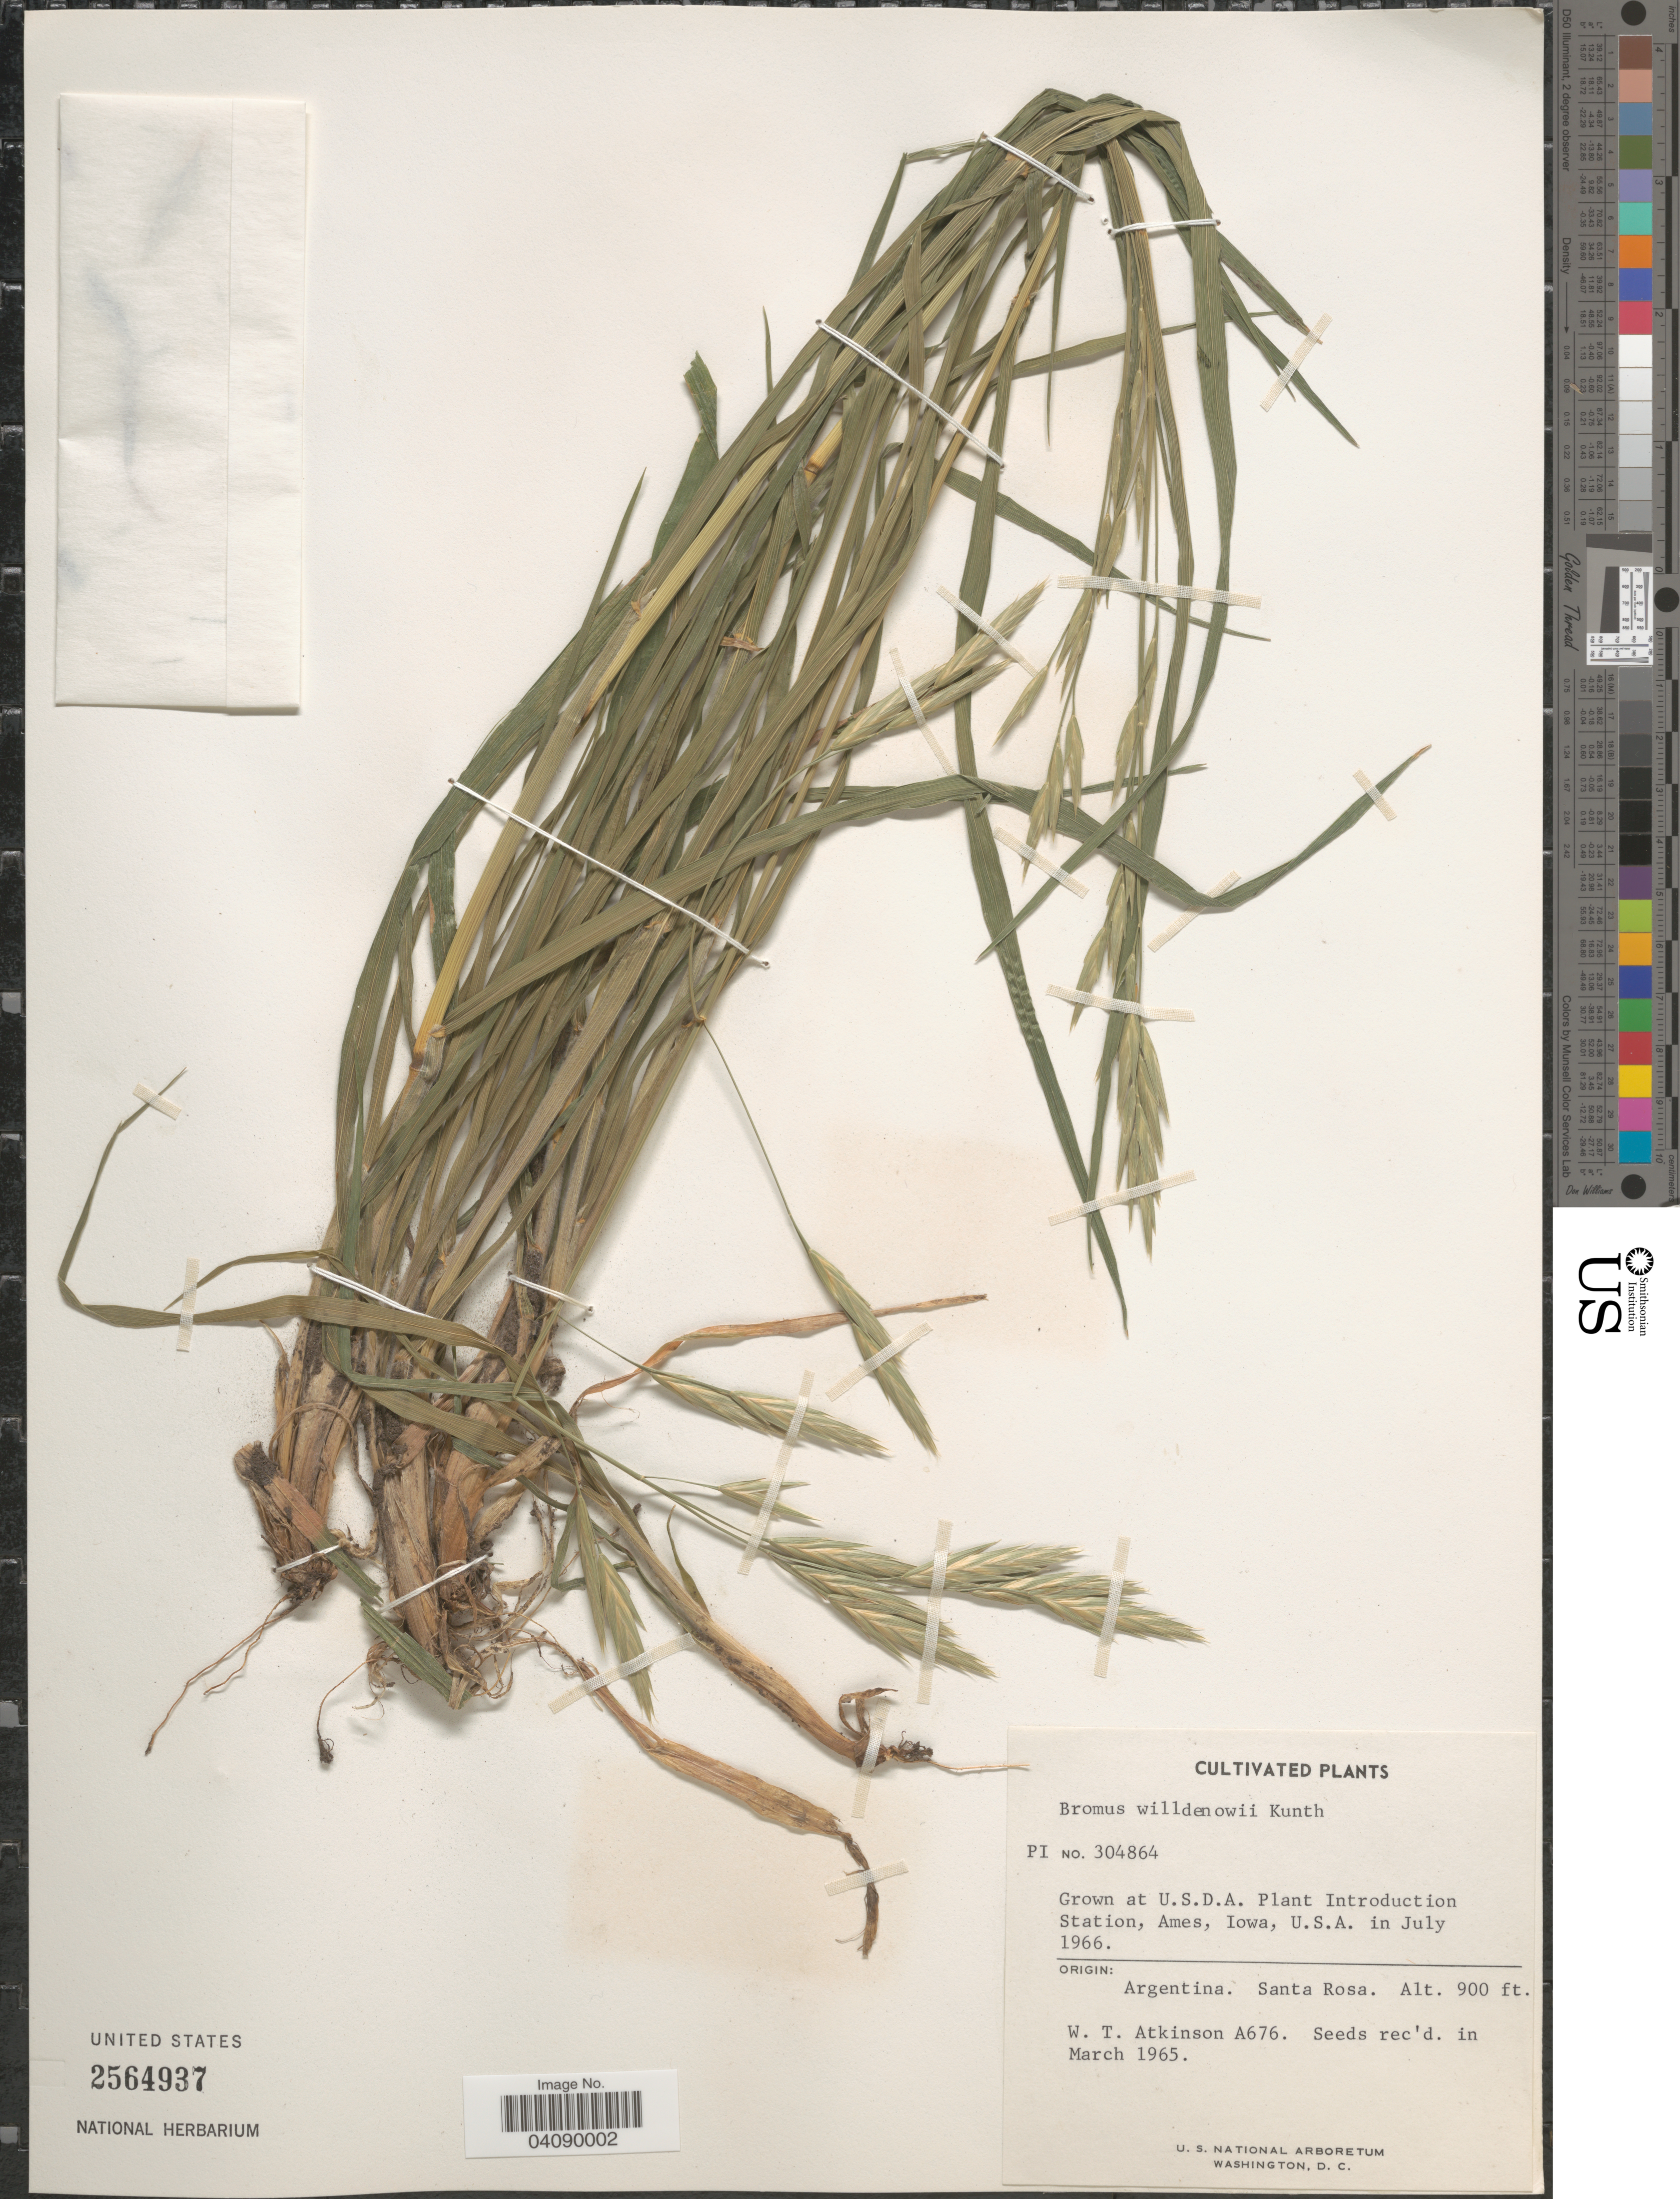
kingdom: Plantae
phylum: Tracheophyta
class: Liliopsida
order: Poales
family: Poaceae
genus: Bromus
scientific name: Bromus sp.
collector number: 304864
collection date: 1966-07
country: United States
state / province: Iowa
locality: Grown at U. S. D. A. Plant Introduction Station, Ames.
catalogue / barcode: US 2564937